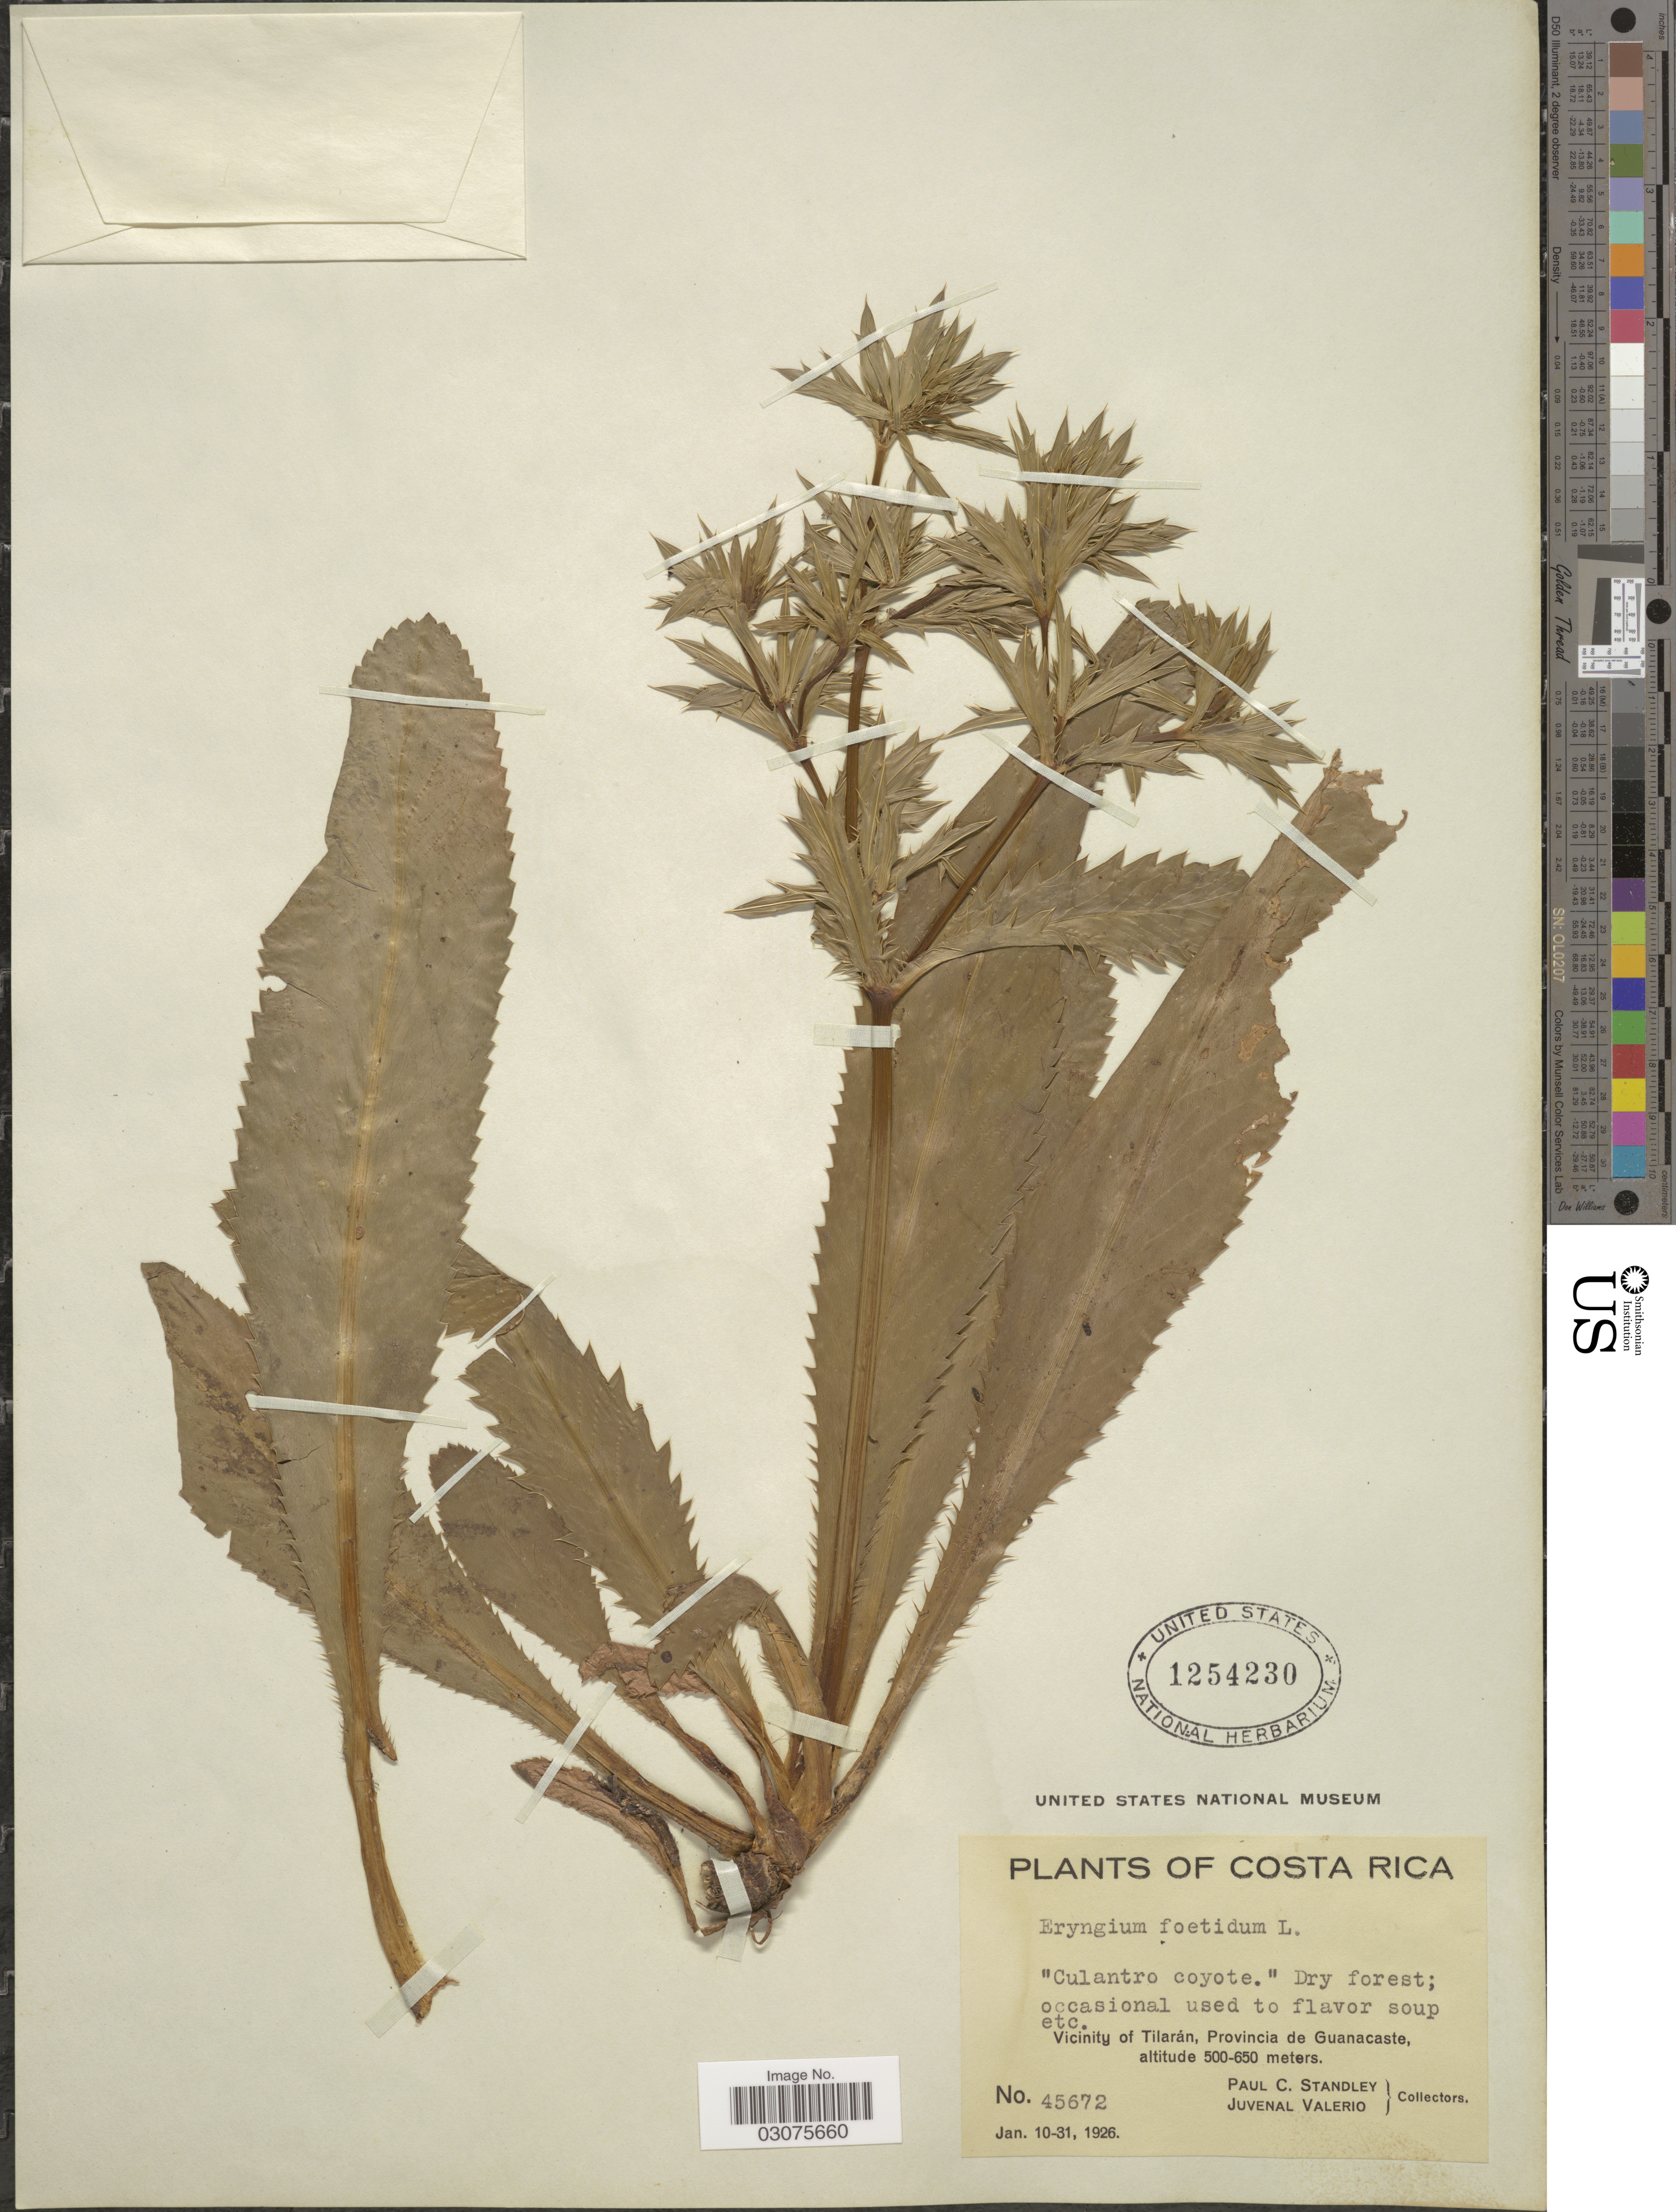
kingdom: Plantae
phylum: Tracheophyta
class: Magnoliopsida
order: Apiales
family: Apiaceae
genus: Eryngium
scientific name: Eryngium foetidum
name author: L.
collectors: P. C. Standley & J. Valerio R.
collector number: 45672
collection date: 1926-01-10/1926-01-31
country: Costa Rica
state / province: Guanacaste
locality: Vicinity of Tilarán.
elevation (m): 500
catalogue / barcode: US 1254230